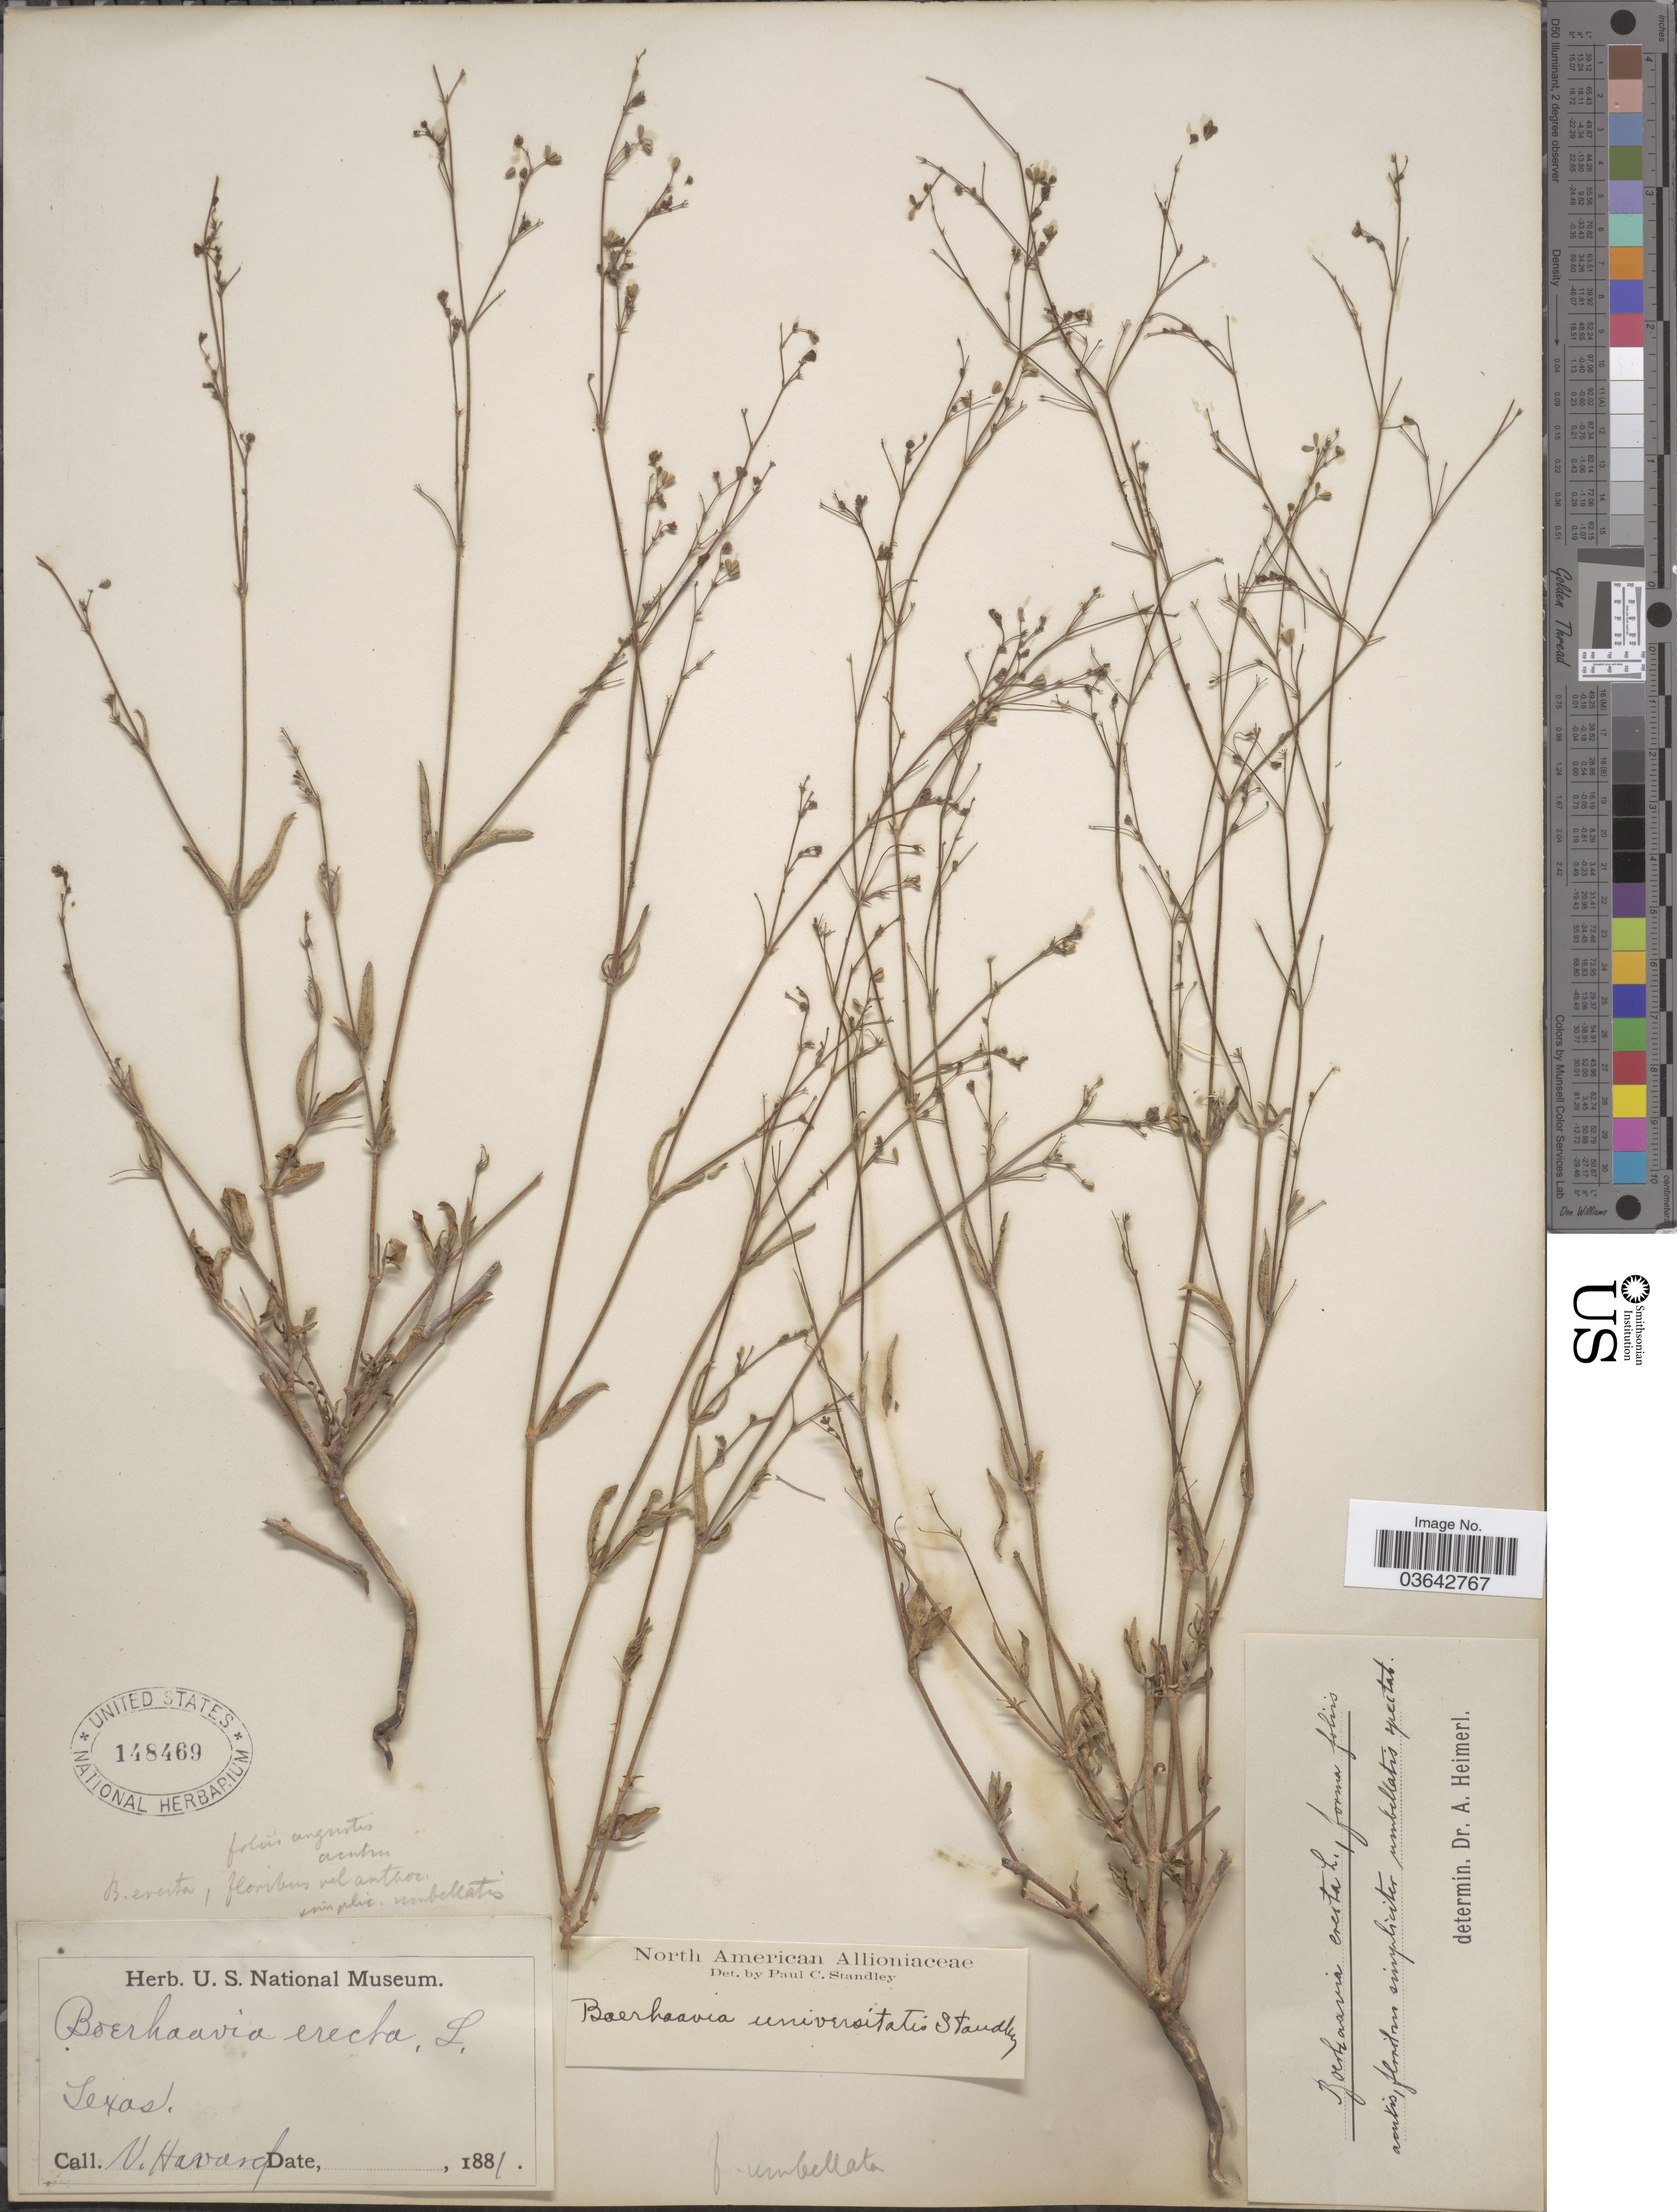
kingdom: Plantae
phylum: Tracheophyta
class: Magnoliopsida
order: Caryophyllales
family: Nyctaginaceae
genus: Boerhavia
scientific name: Boerhavia intermedia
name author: M.E. Jones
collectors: V. Havard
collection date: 1881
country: United States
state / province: Texas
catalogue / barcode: US 148469